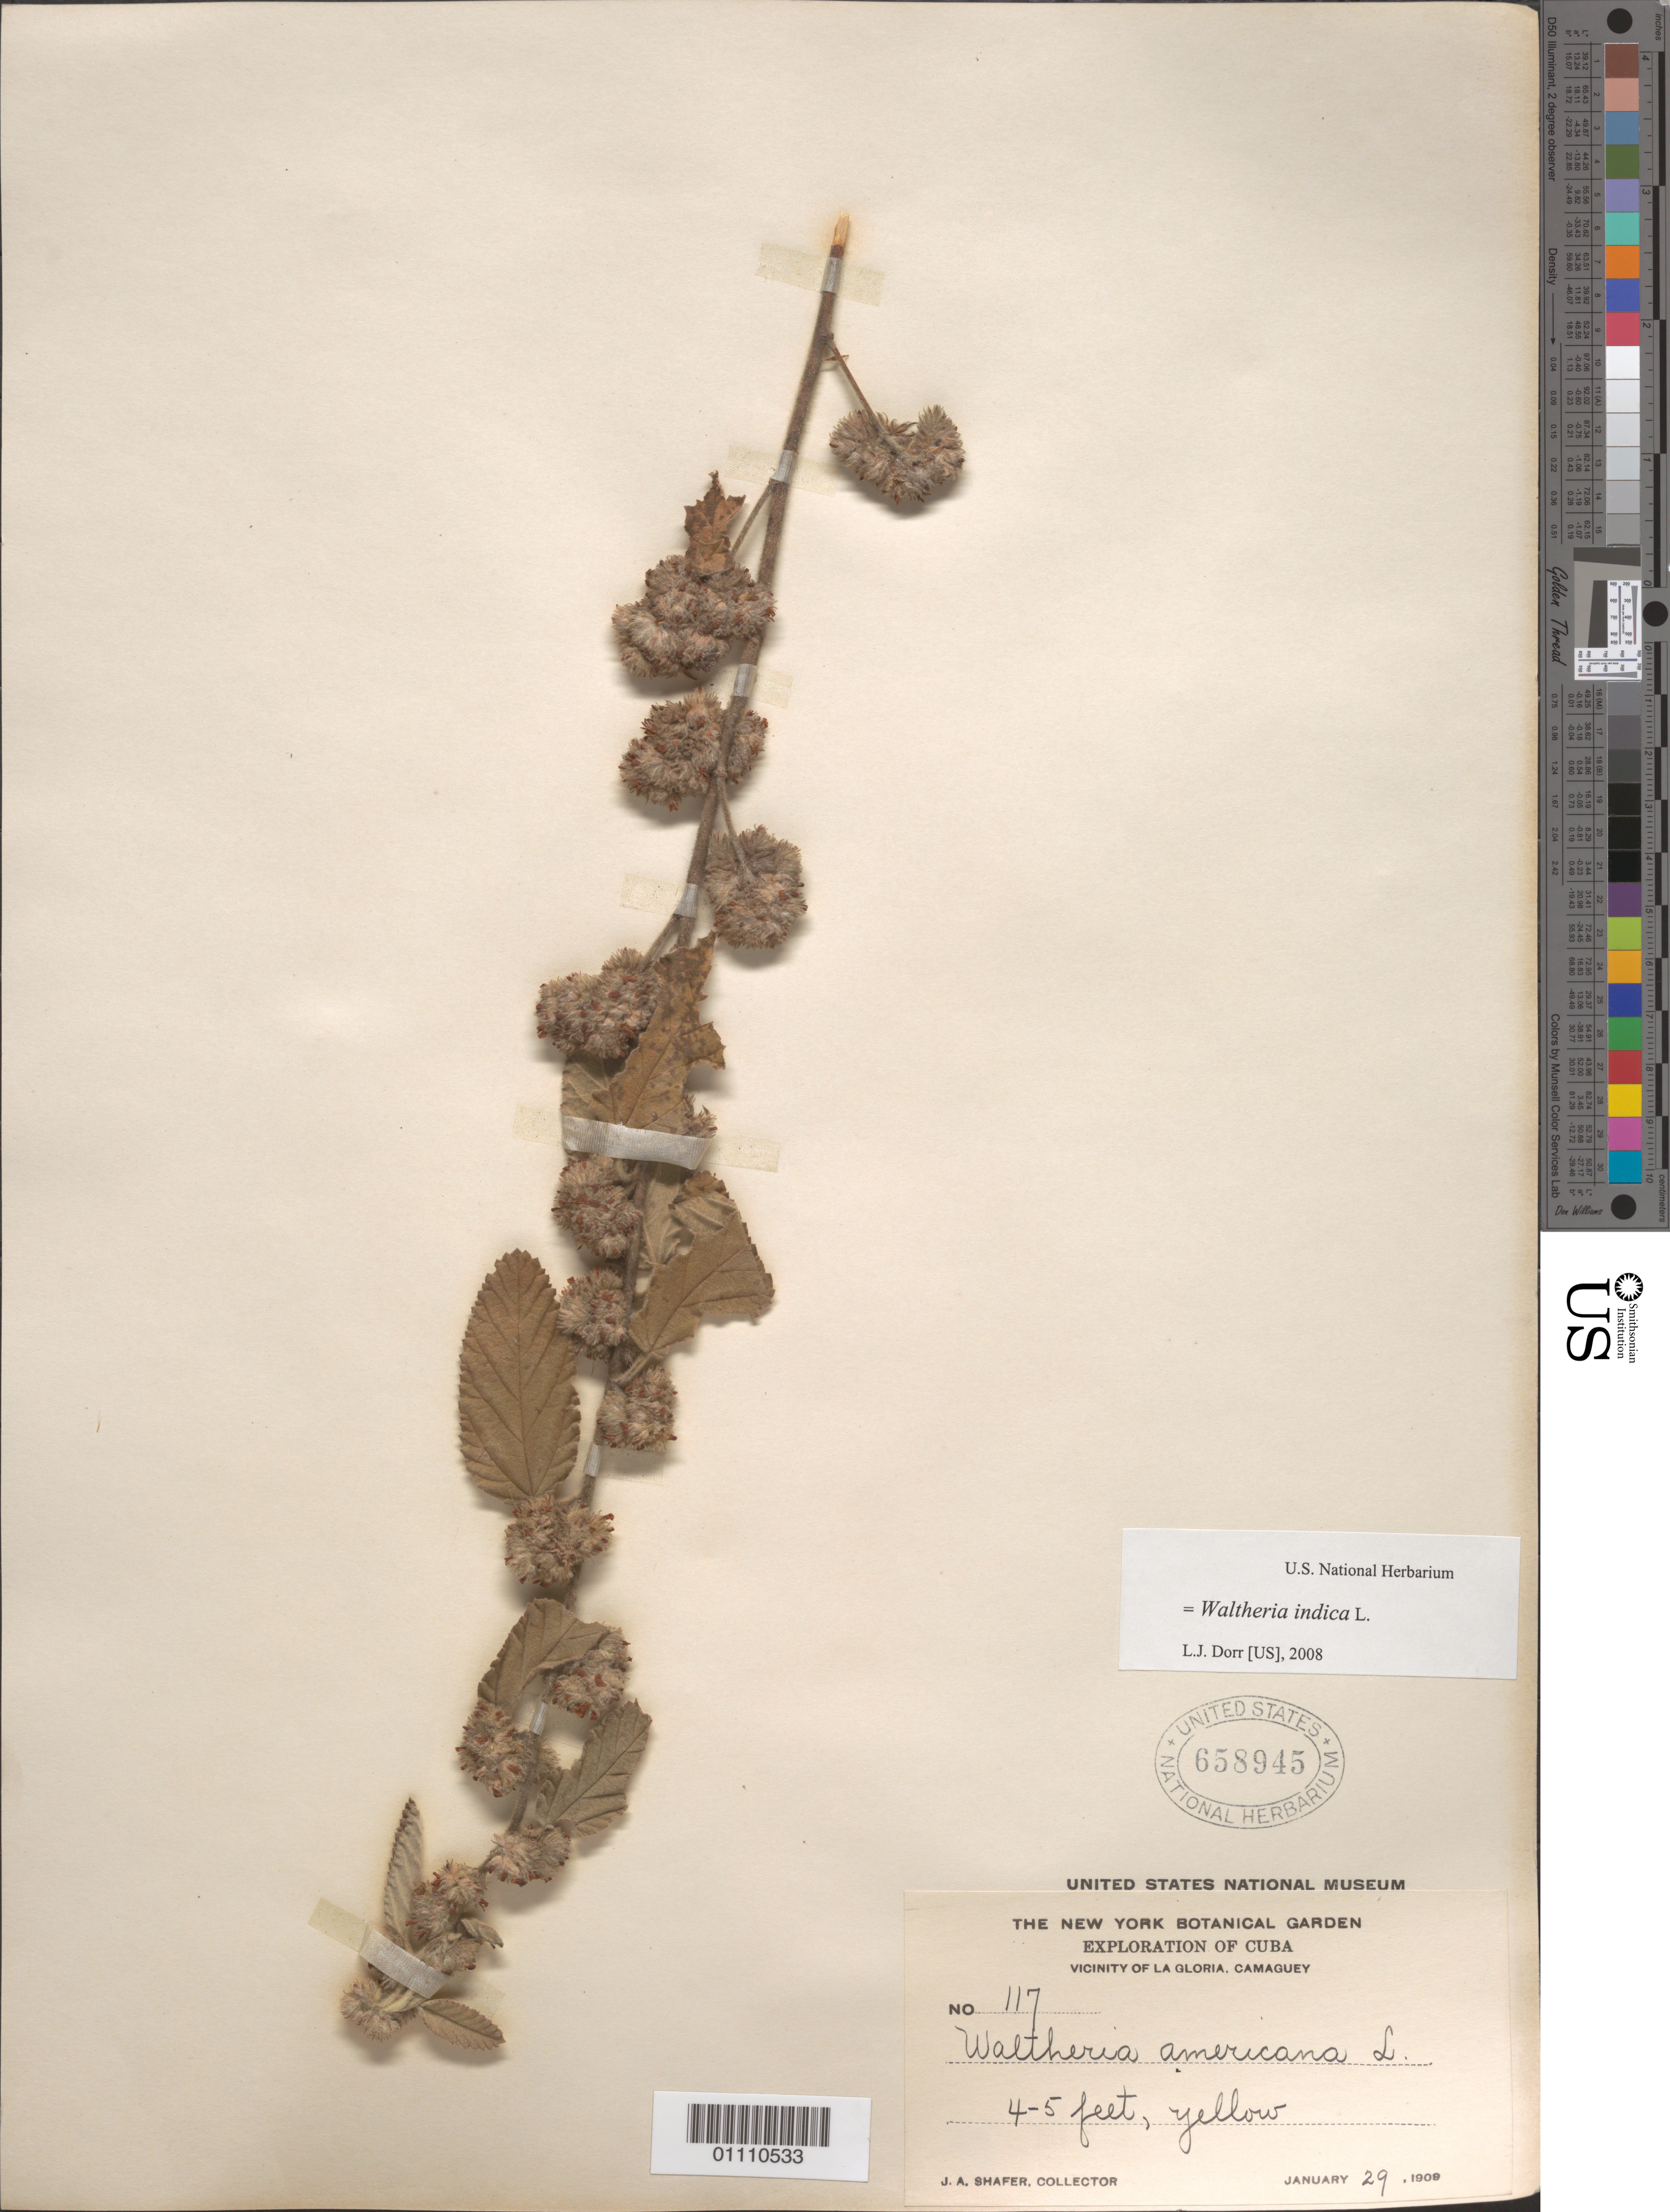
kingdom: Plantae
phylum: Tracheophyta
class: Magnoliopsida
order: Malvales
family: Malvaceae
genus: Waltheria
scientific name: Waltheria indica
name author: L.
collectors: J. A. Shafer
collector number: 117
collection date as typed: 29 Jan 1909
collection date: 1909-01-29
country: Cuba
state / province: Camagüey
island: Cuba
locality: Vicinity of La Gloria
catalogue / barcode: US 658945